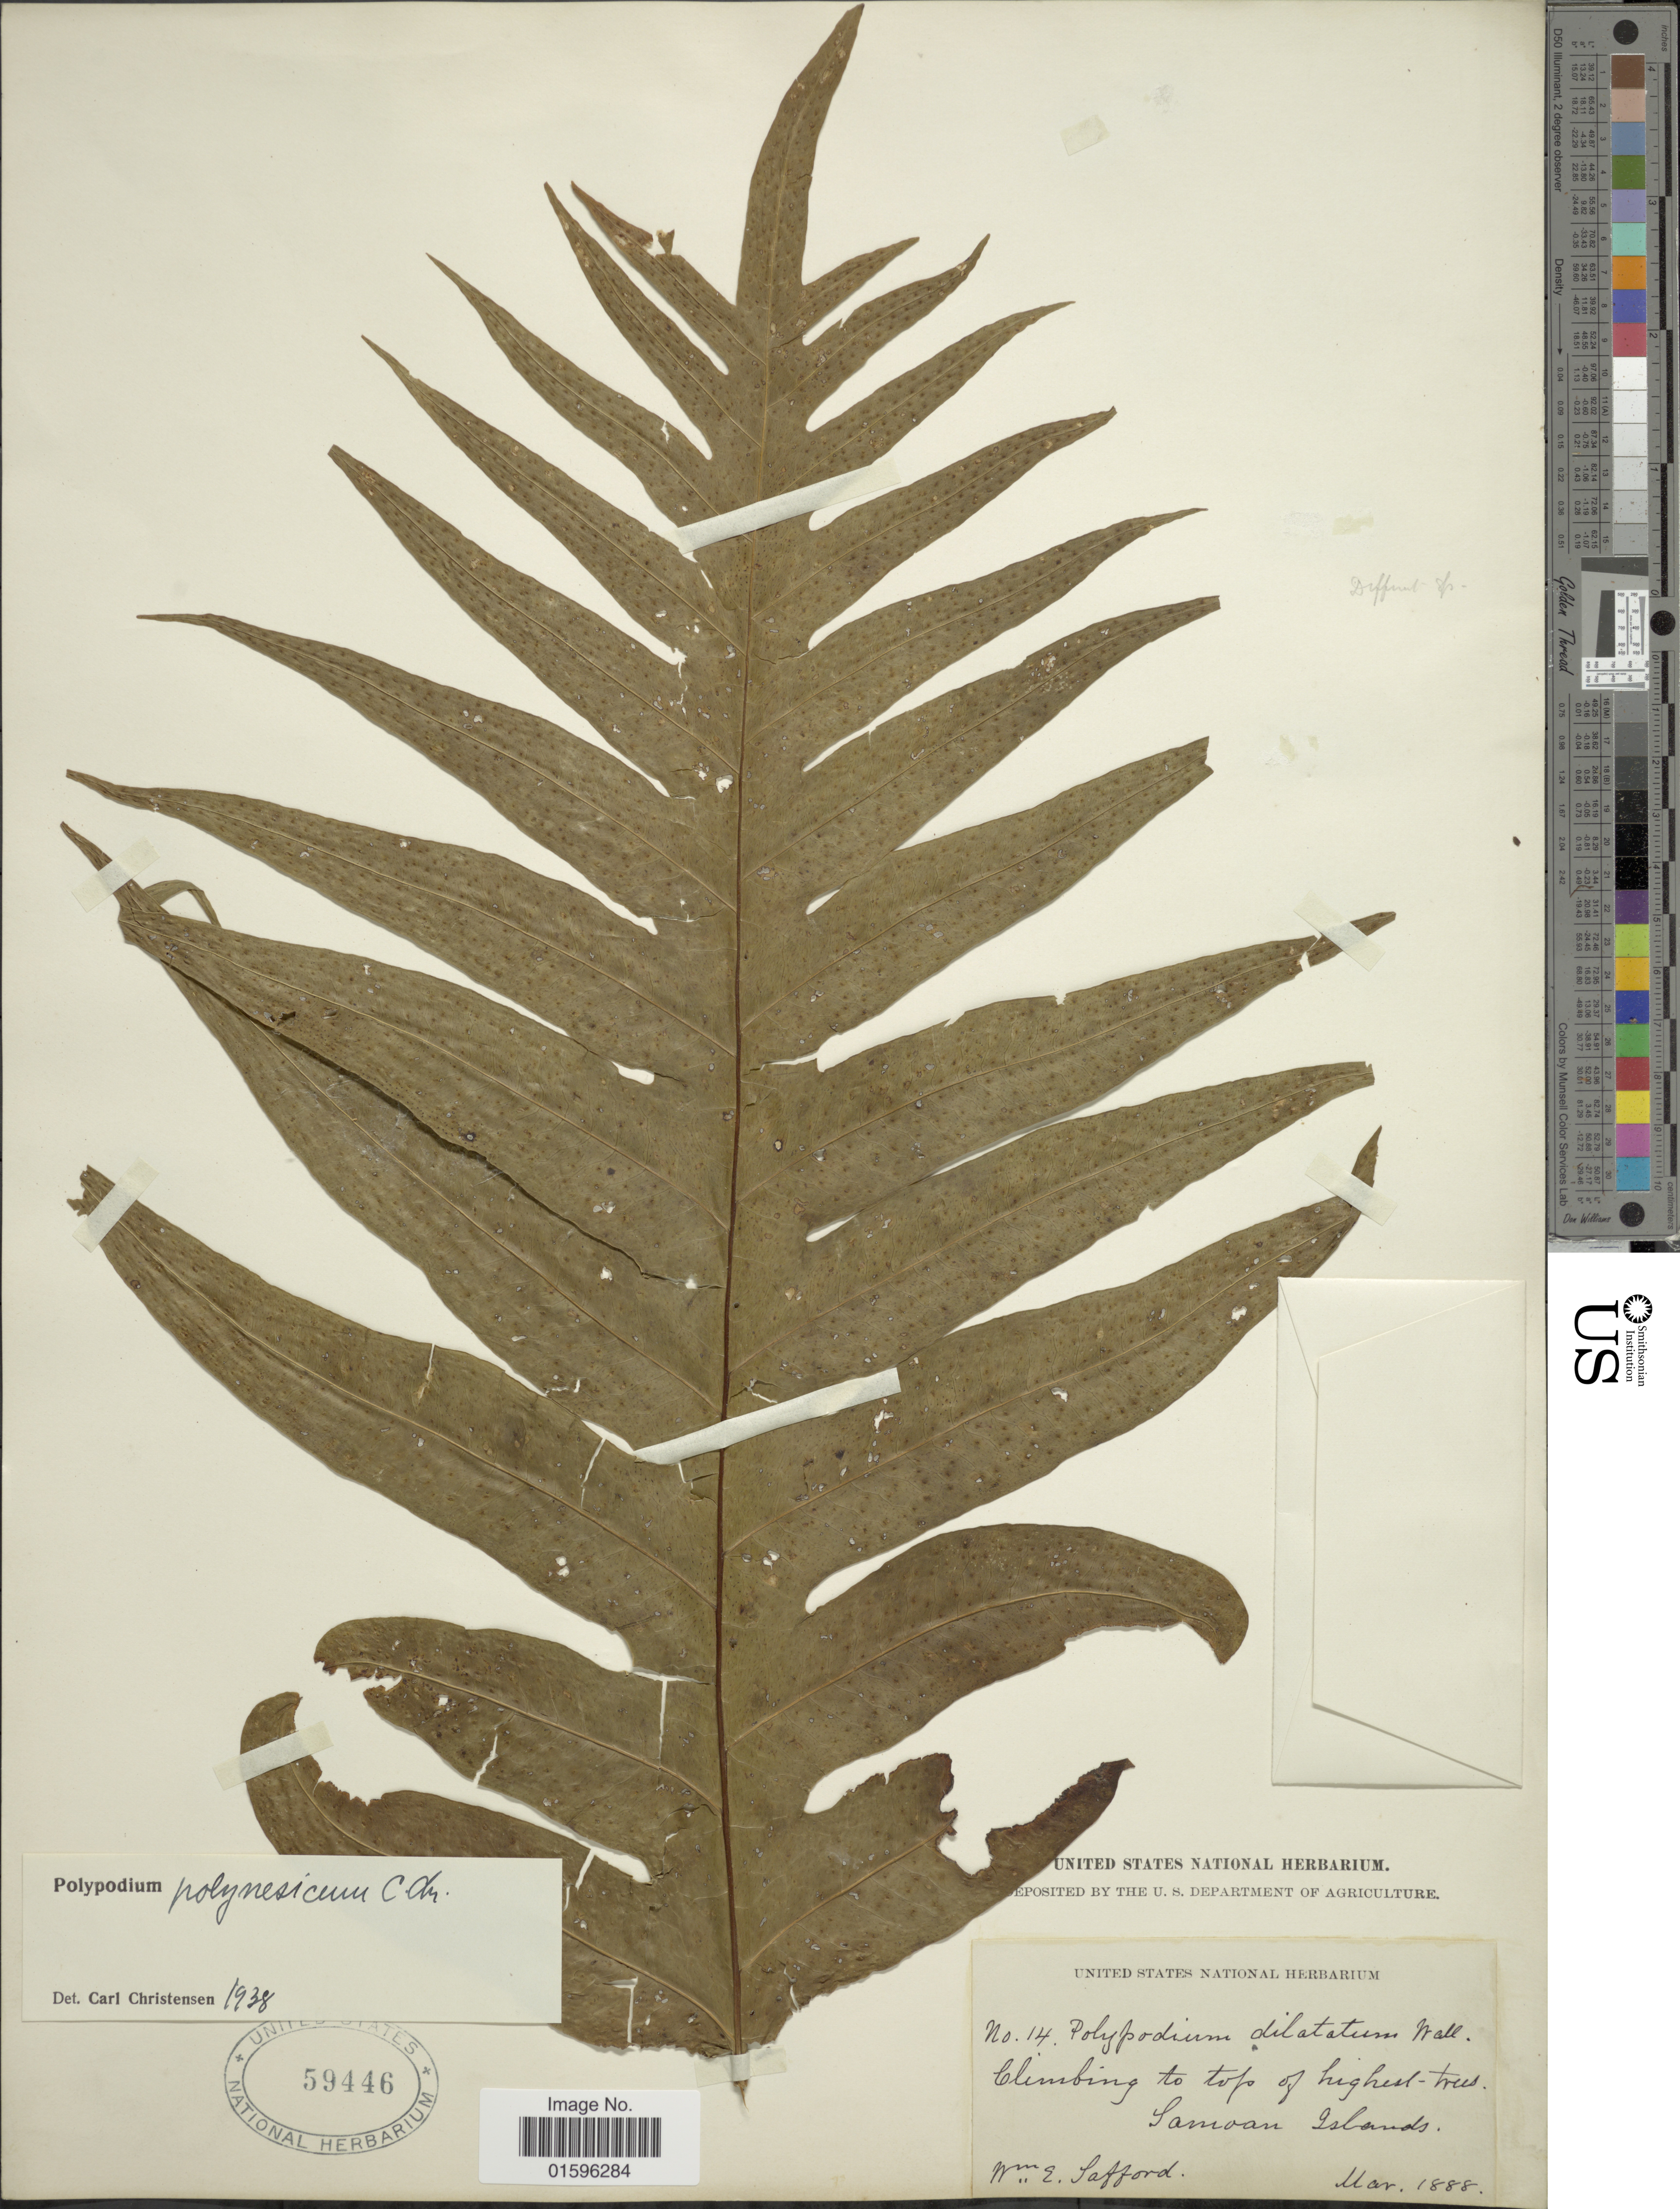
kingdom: Plantae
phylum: Tracheophyta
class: Polypodiopsida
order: Polypodiales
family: Polypodiaceae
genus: Polypodium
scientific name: Polypodium polynesicum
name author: C. Chr.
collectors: W. E. Safford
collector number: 14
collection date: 1888-03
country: Samoa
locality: Samoan Islands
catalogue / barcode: US 59446